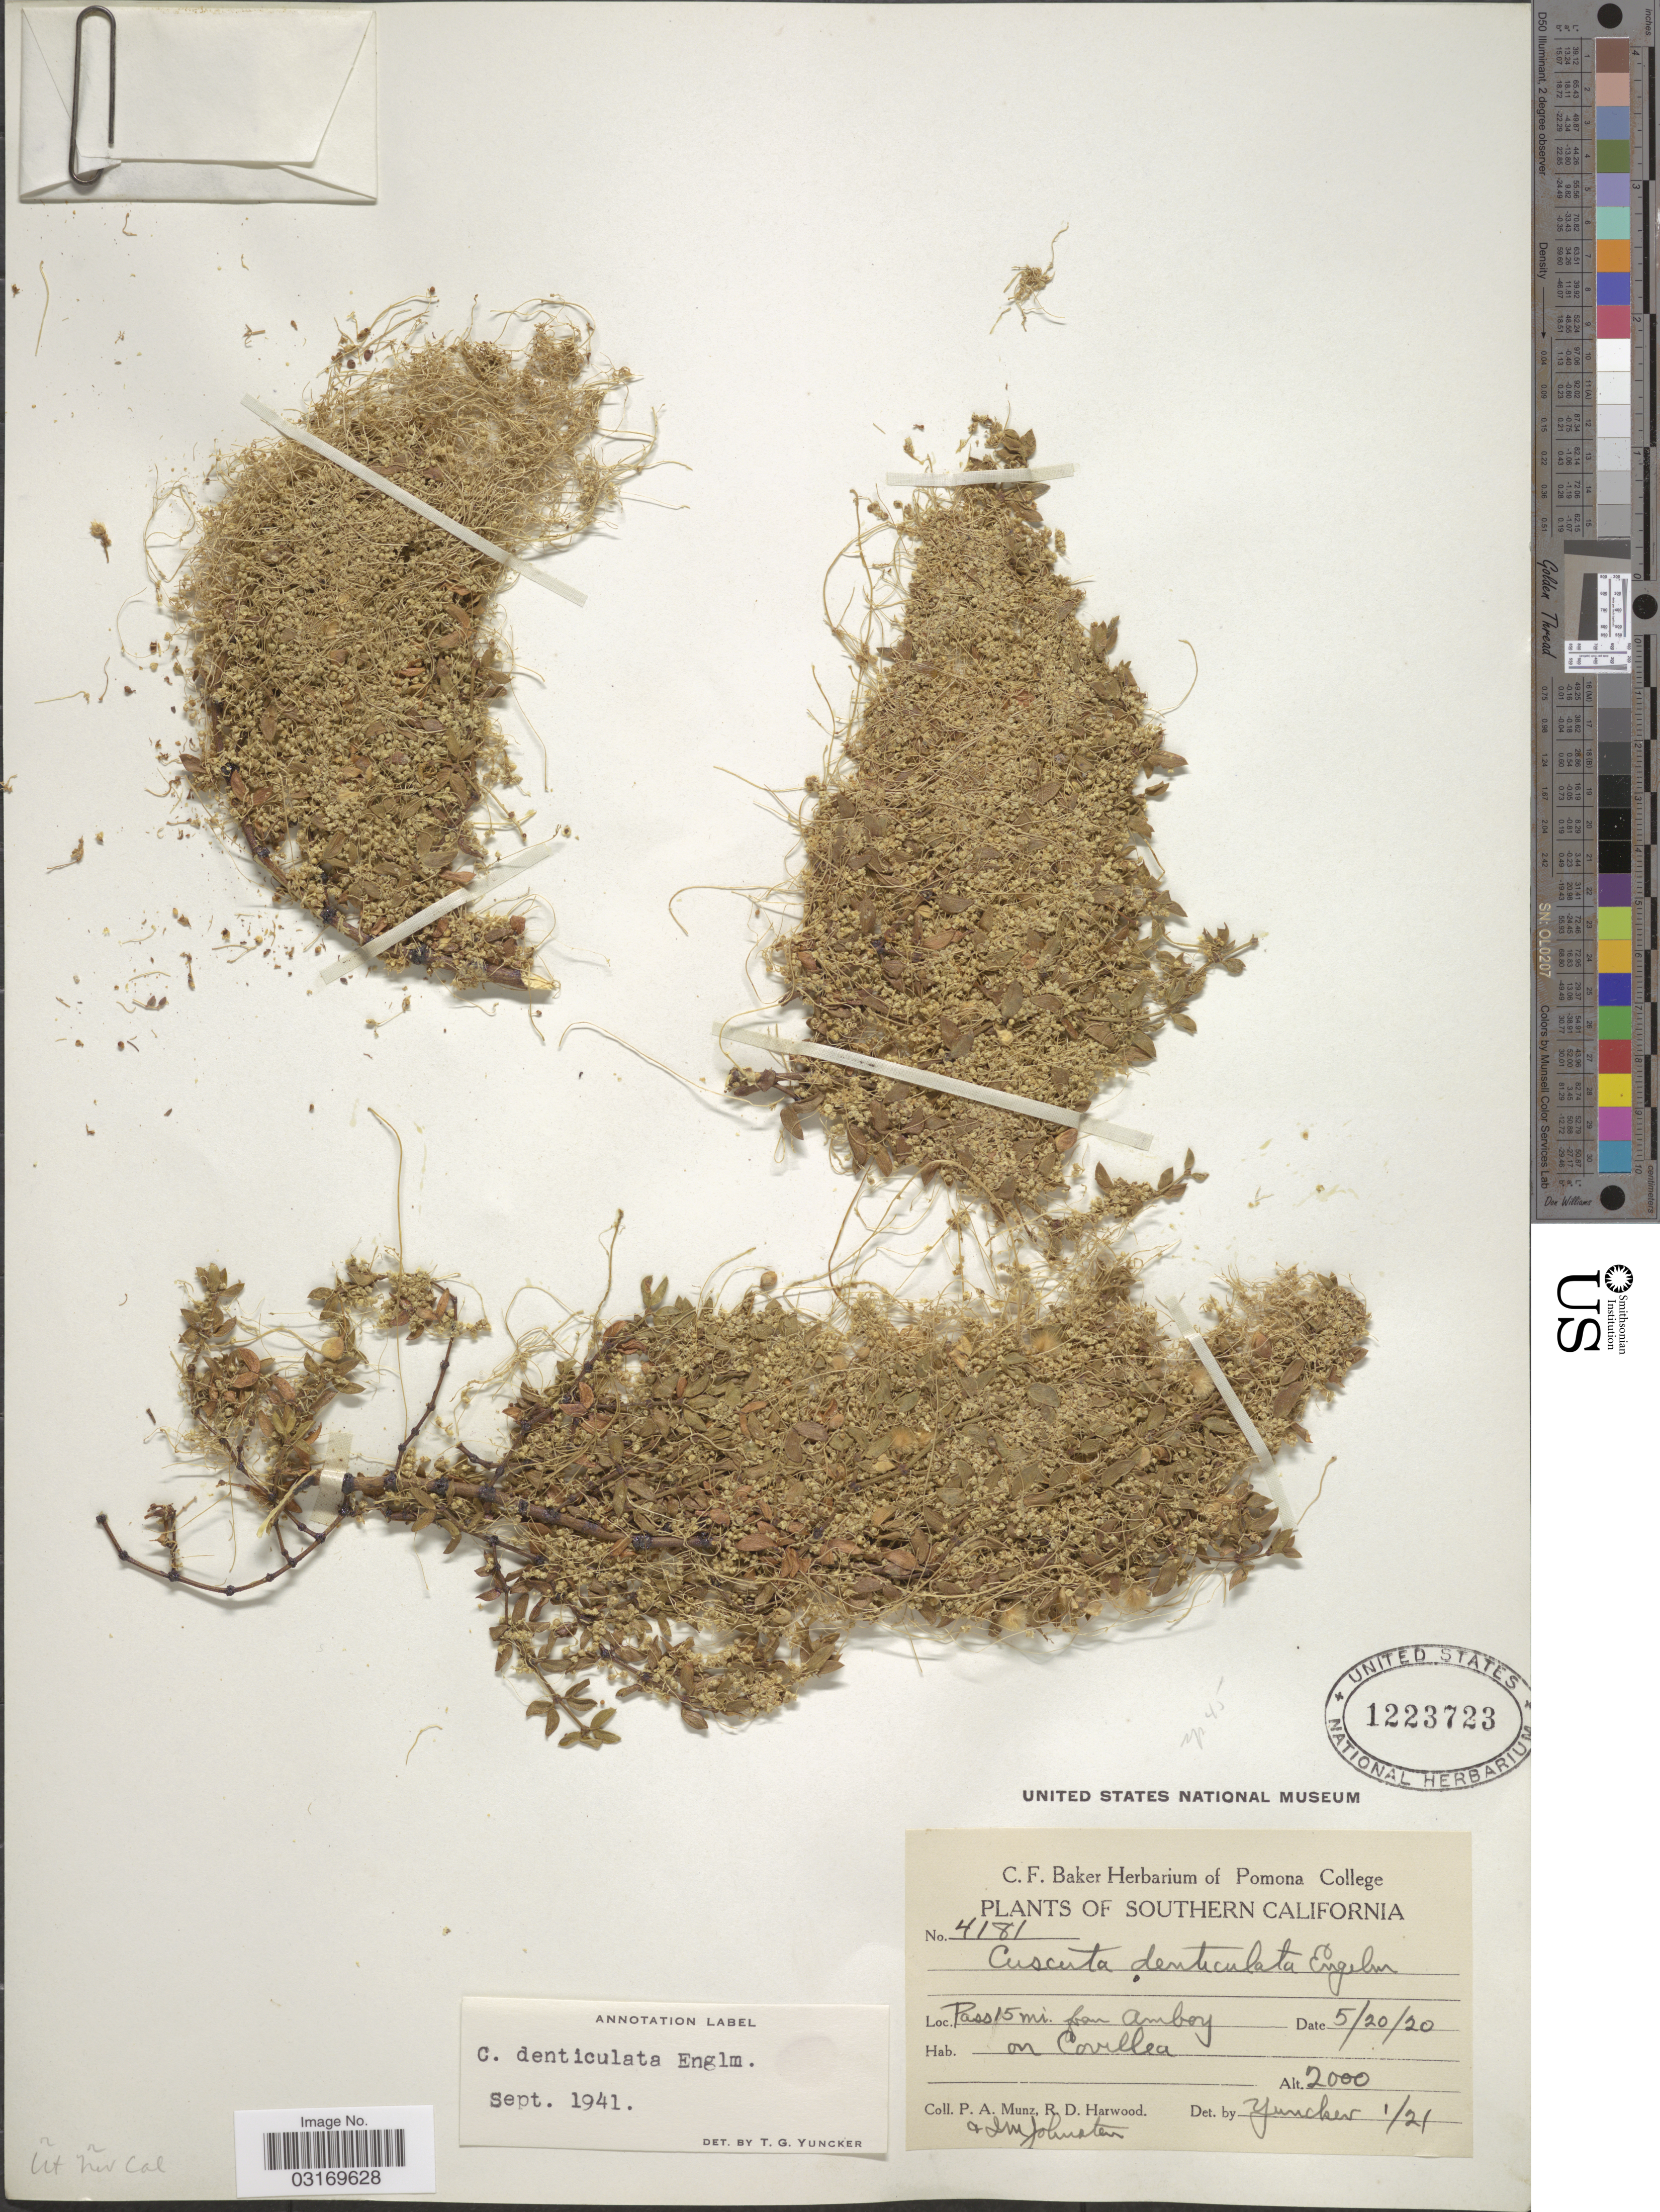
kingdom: Plantae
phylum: Tracheophyta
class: Magnoliopsida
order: Solanales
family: Convolvulaceae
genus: Cuscuta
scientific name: Cuscuta denticulata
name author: Engelm.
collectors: P. A. Munz, R. Harwood & I.M. Johnston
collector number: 4181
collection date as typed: Transcribed d/m/y: 20/5/20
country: United States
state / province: California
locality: Southern California. Pass 15 mi. from Amboy.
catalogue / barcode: US 1223723